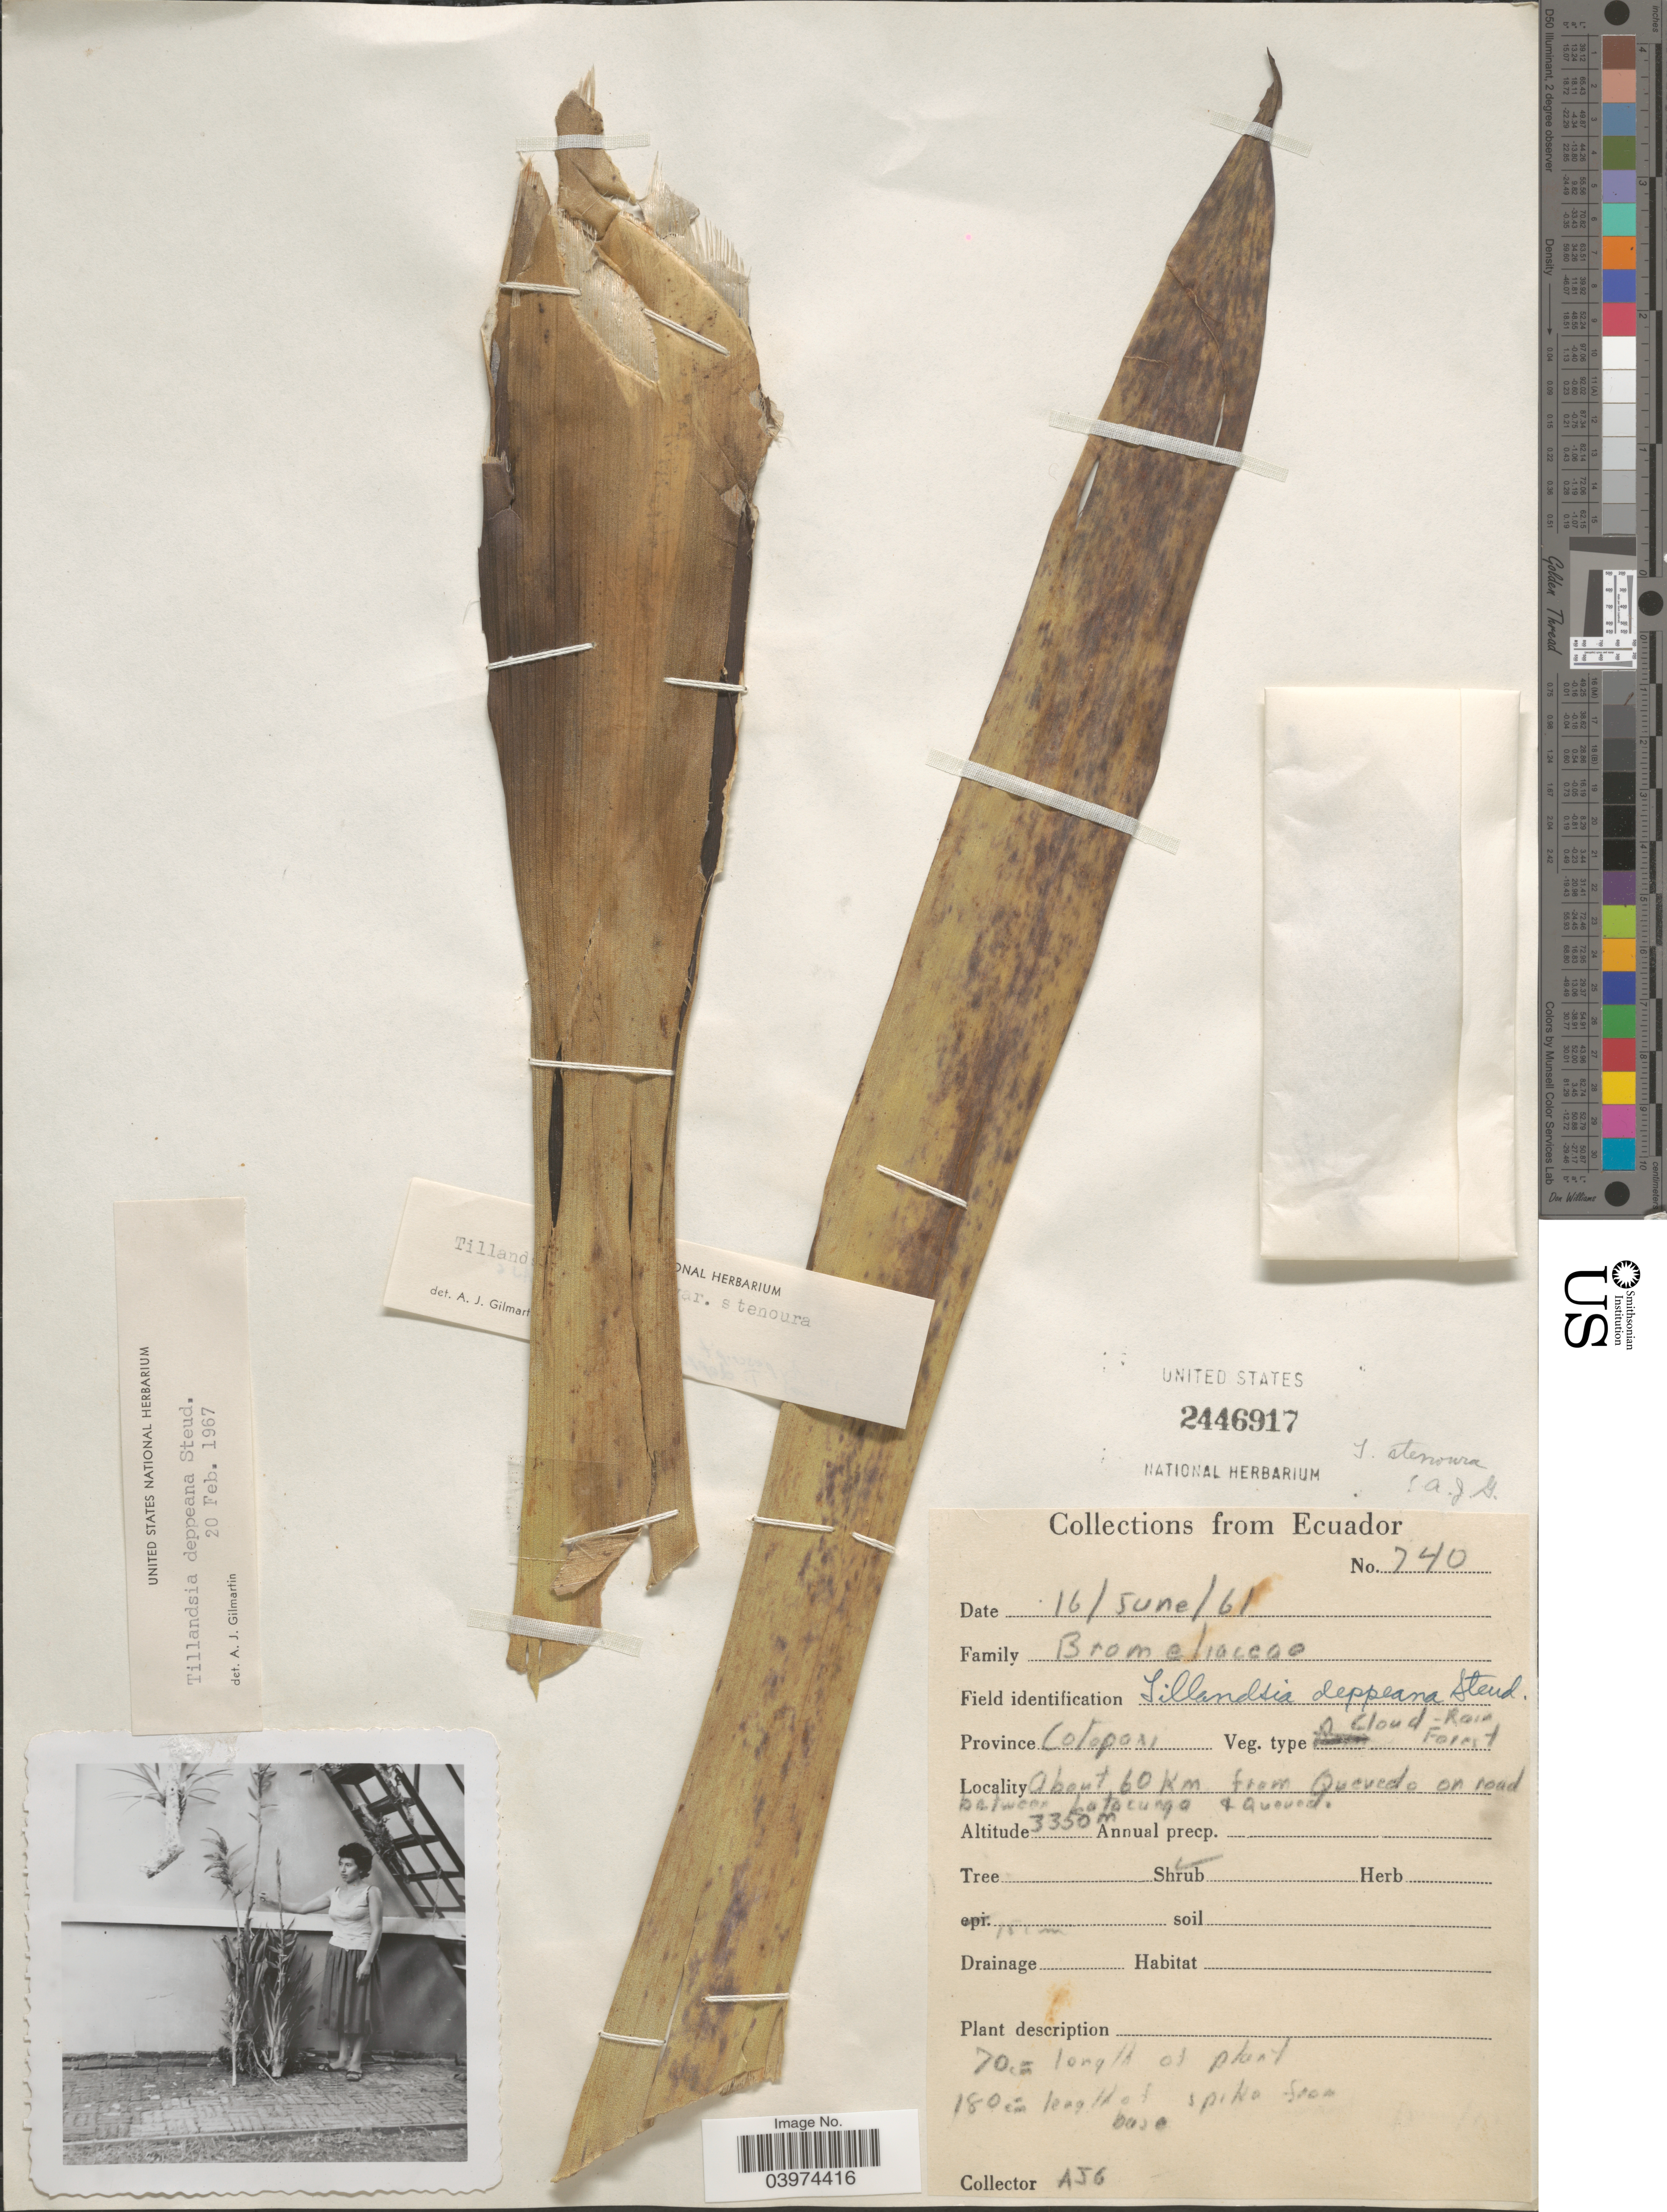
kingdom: Plantae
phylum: Tracheophyta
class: Liliopsida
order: Poales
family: Bromeliaceae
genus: Tillandsia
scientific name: Tillandsia stenoura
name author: Harms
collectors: A. J. G.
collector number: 740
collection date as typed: Transcribed d/m/y: 16/6/61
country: Ecuador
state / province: Cotopaxi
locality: About 60 Km from Quevedo on road between Latacunga & Quevedo.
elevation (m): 3350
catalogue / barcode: US 2446917